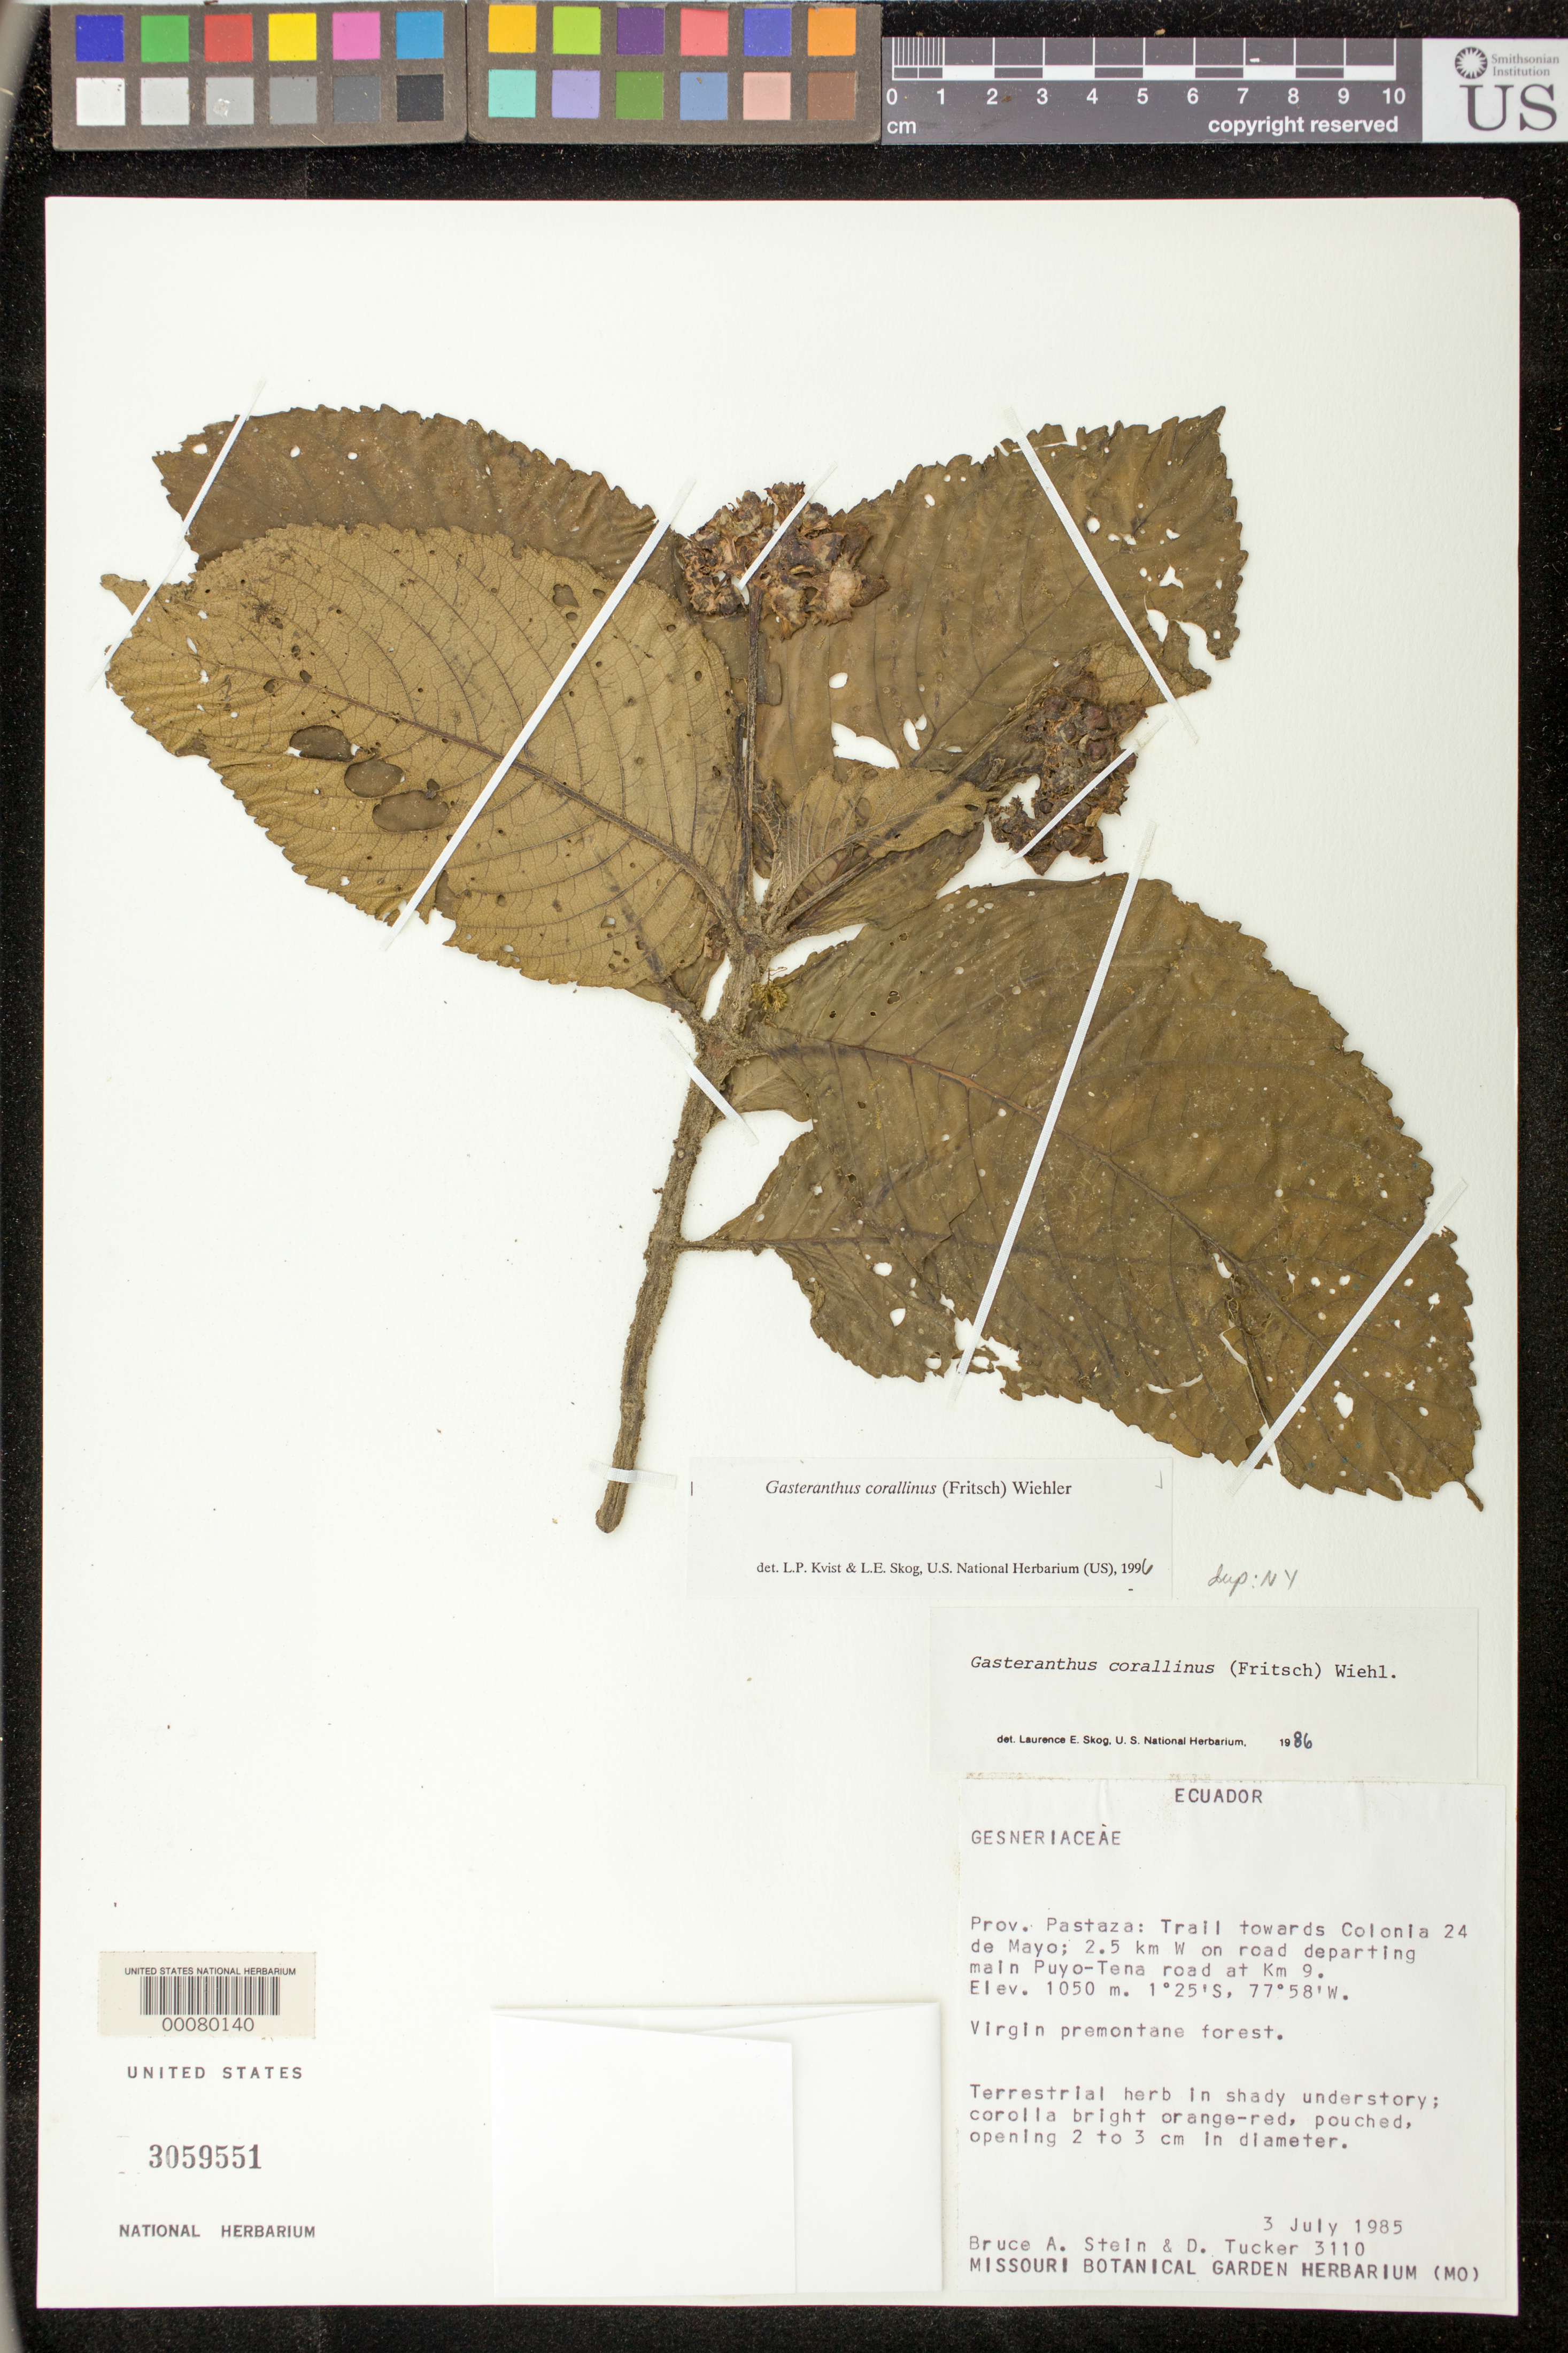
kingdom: Plantae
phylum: Tracheophyta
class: Magnoliopsida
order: Lamiales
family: Gesneriaceae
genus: Gasteranthus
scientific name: Gasteranthus corallinus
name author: (Fritsch) Wiehler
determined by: Skog, Laurence E.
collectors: B. A. Stein & D. Tucker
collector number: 3110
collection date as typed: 03 Jul 1985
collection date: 1985-07-03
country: Ecuador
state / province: Pastaza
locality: Trail towards Colonia 24 de Mayo, 2.5 km W on road departing main Puyo-Tena road at km 9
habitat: Virgin premontane forest; in shady understory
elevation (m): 1050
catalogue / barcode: US 3059551